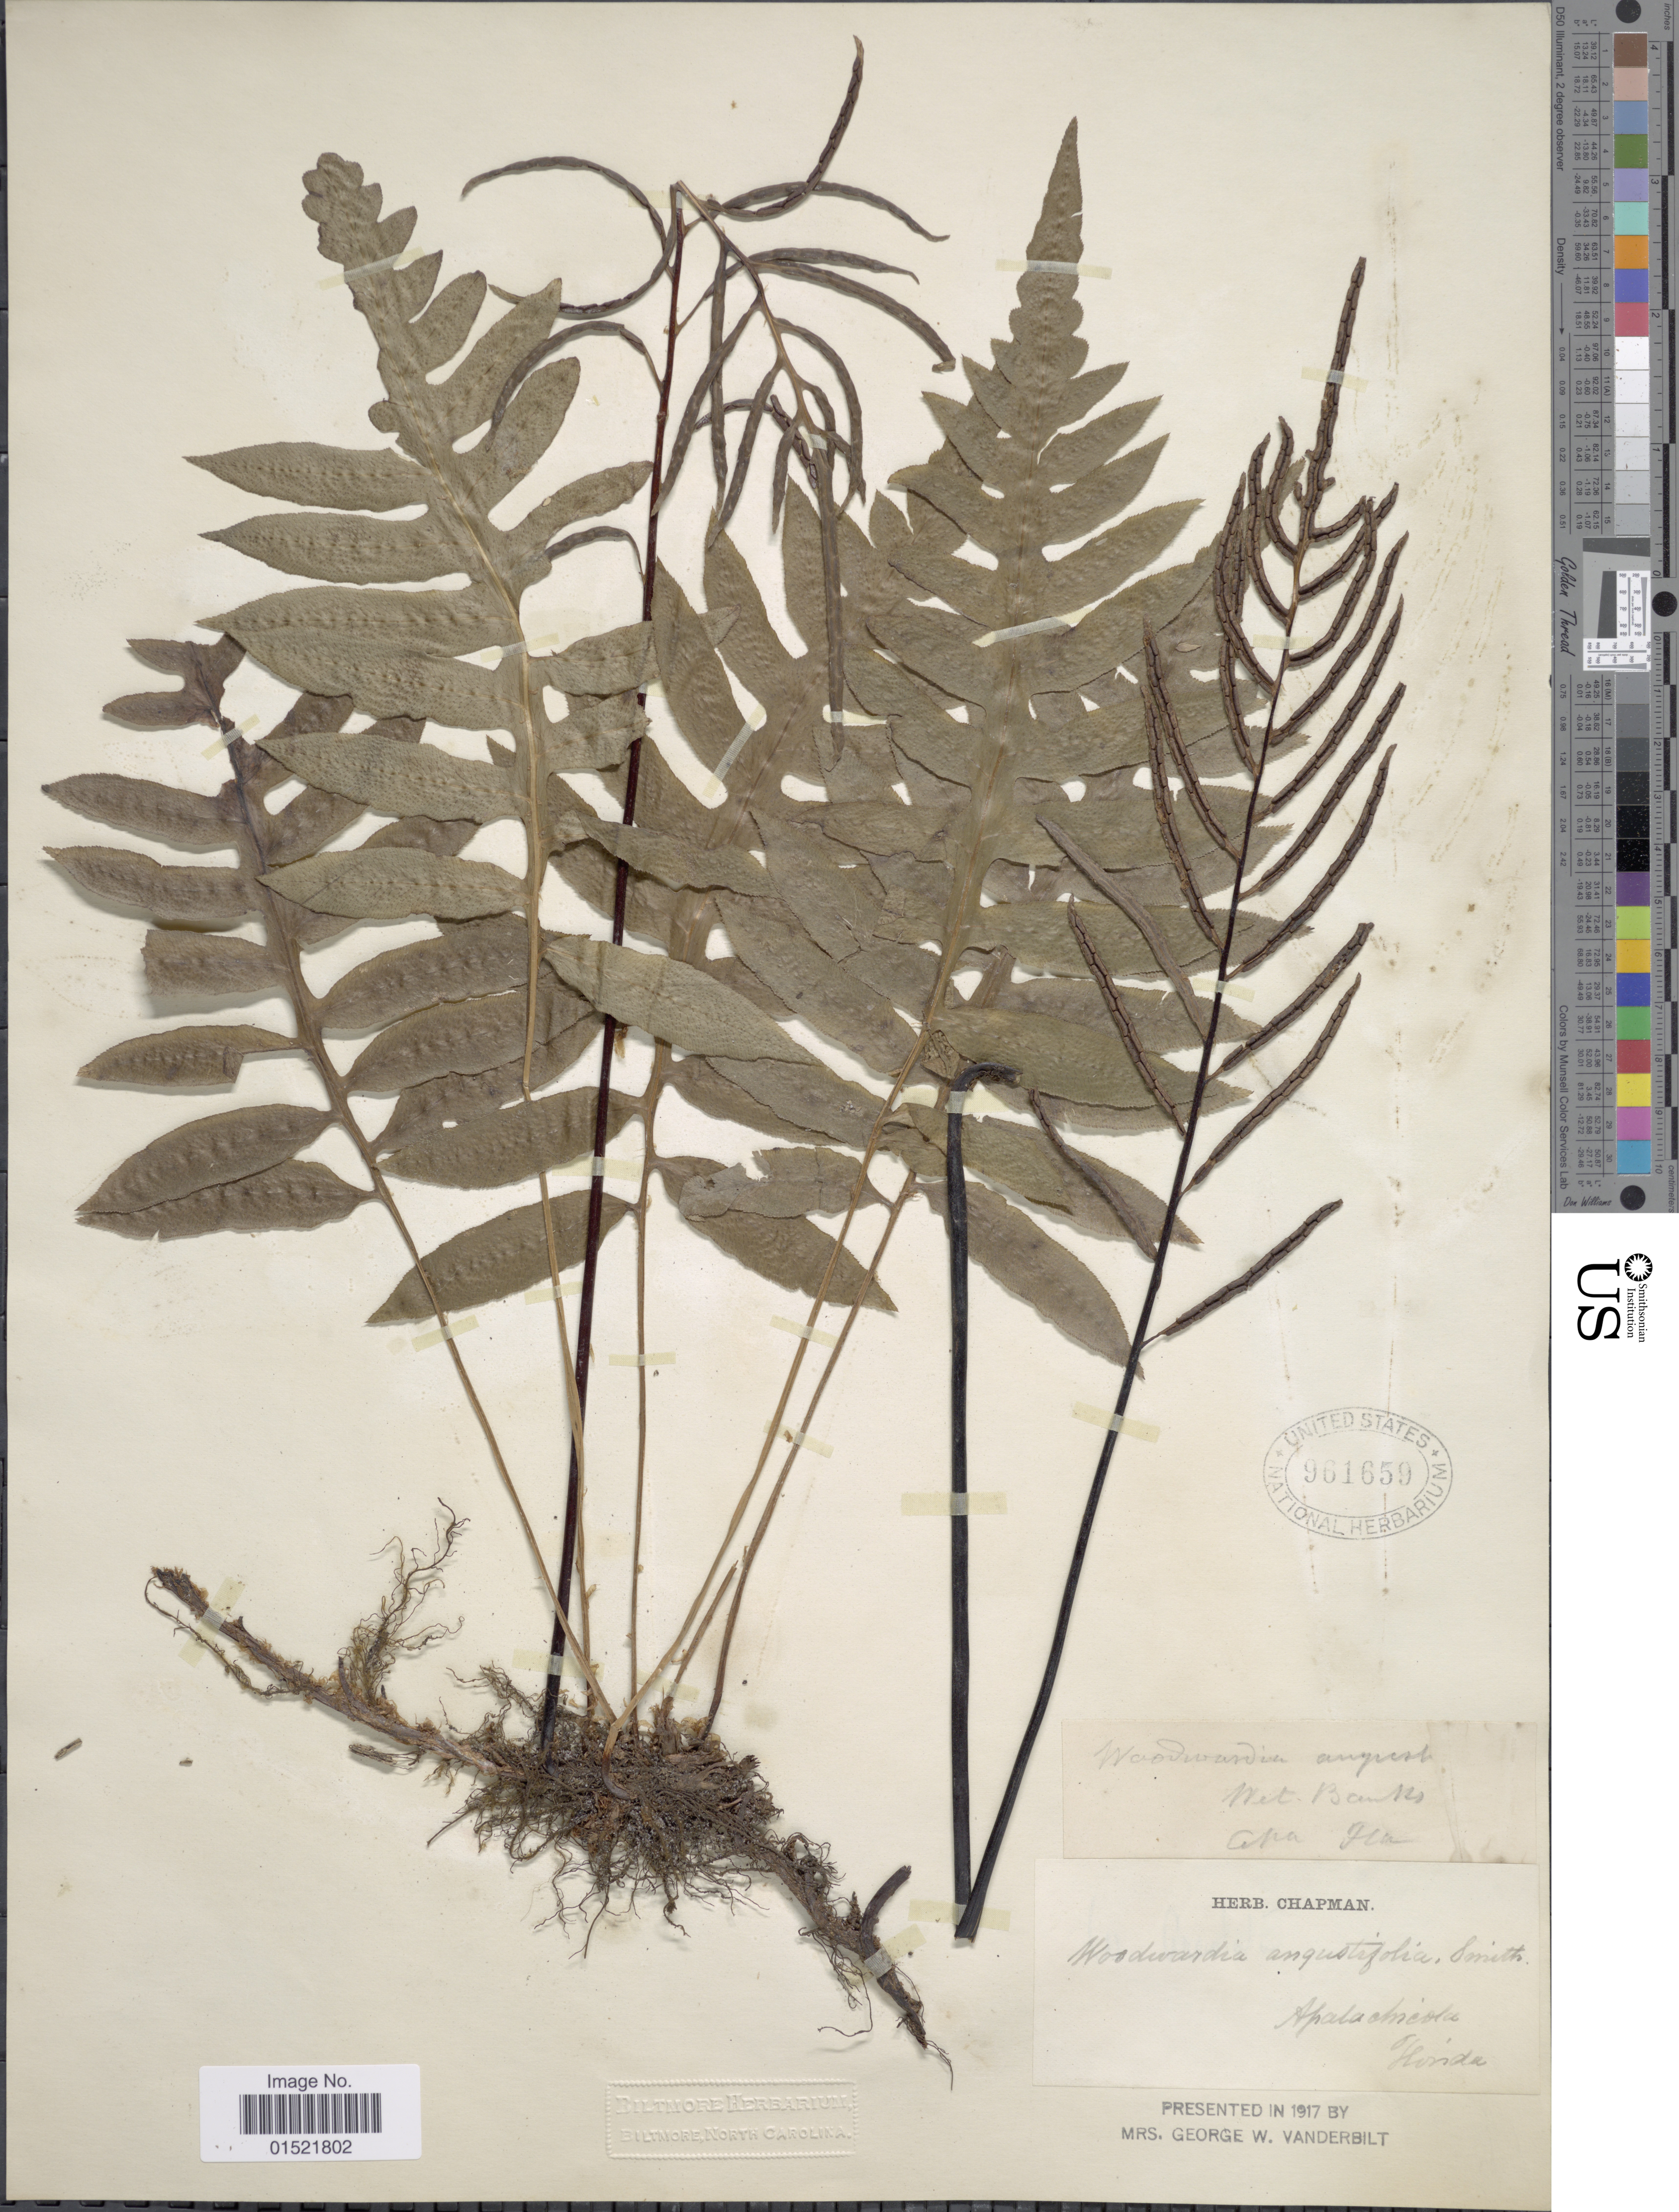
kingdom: Plantae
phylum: Tracheophyta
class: Polypodiopsida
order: Polypodiales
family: Blechnaceae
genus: Woodwardia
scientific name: Woodwardia areolata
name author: (L.) T. Moore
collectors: ex herb. Chapman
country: United States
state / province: Florida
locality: Apalachicola, Florida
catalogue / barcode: US 961659